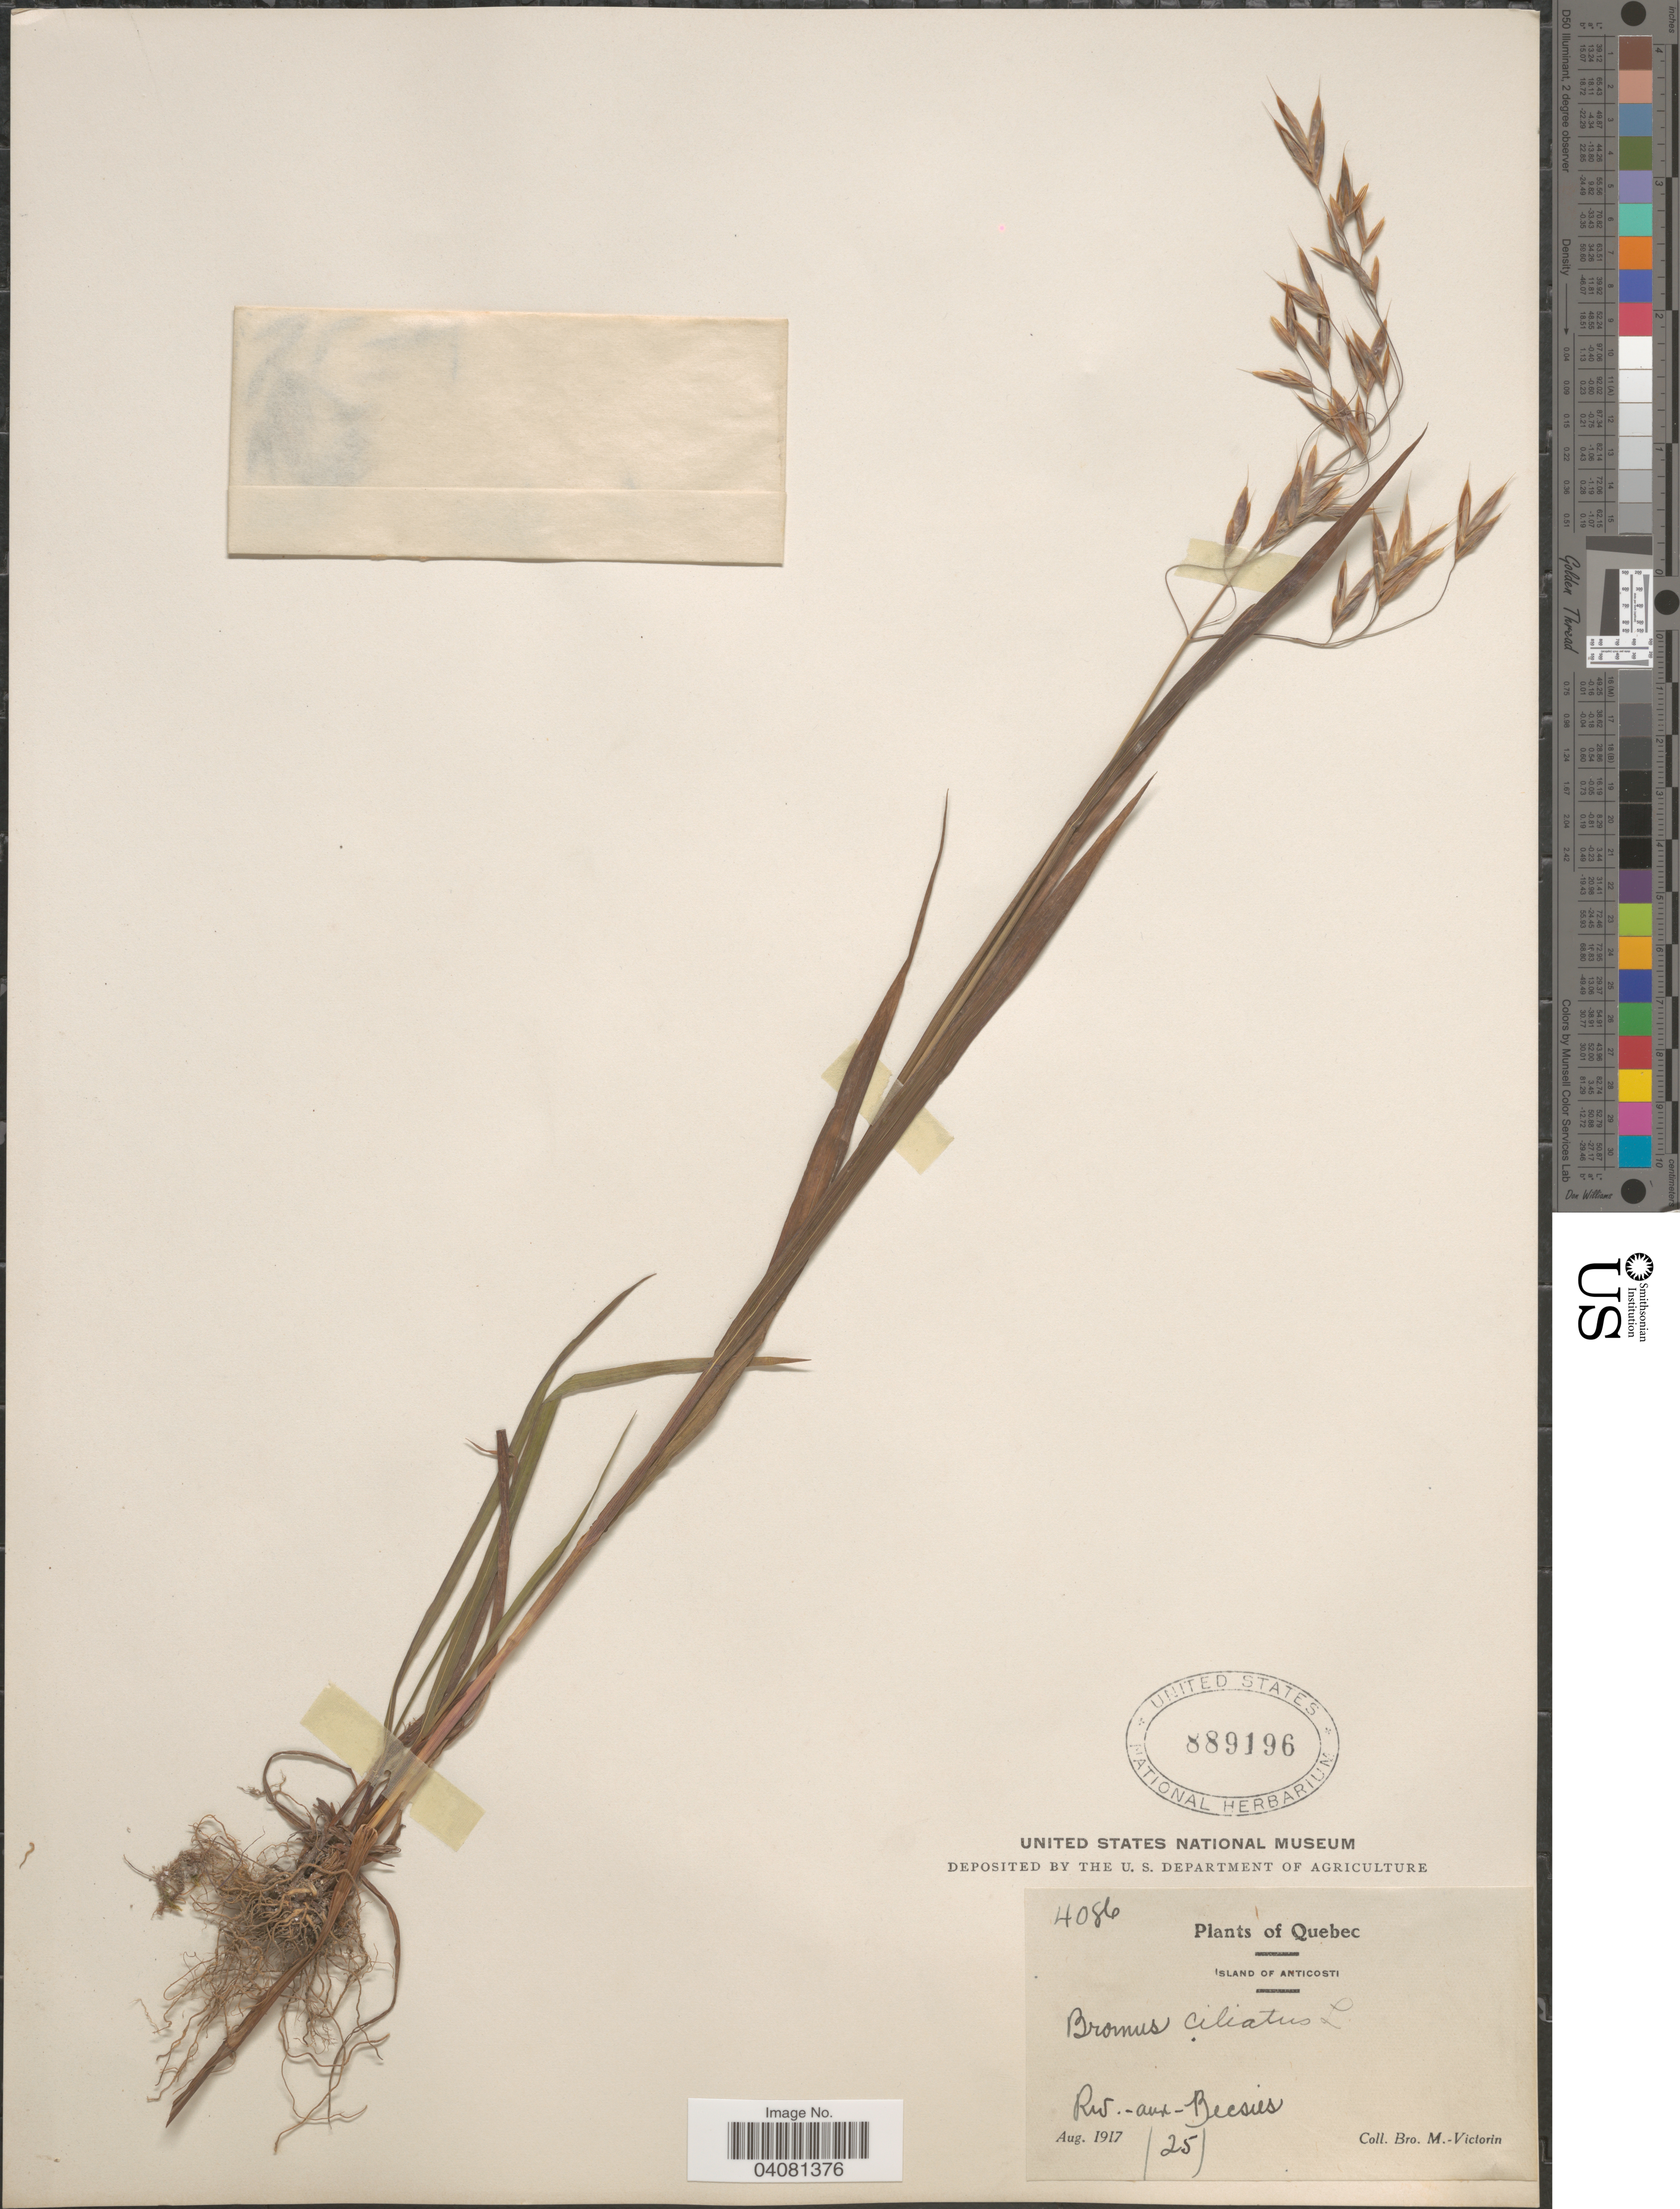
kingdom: Plantae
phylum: Tracheophyta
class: Liliopsida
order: Poales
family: Poaceae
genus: Bromus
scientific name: Bromus ciliatus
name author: L.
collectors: Fr. Marie-Victorin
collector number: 4086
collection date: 1917-08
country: Canada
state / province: Quebec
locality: Island of Anticosti. Riv.-aux-Becsies.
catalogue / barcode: US 889196